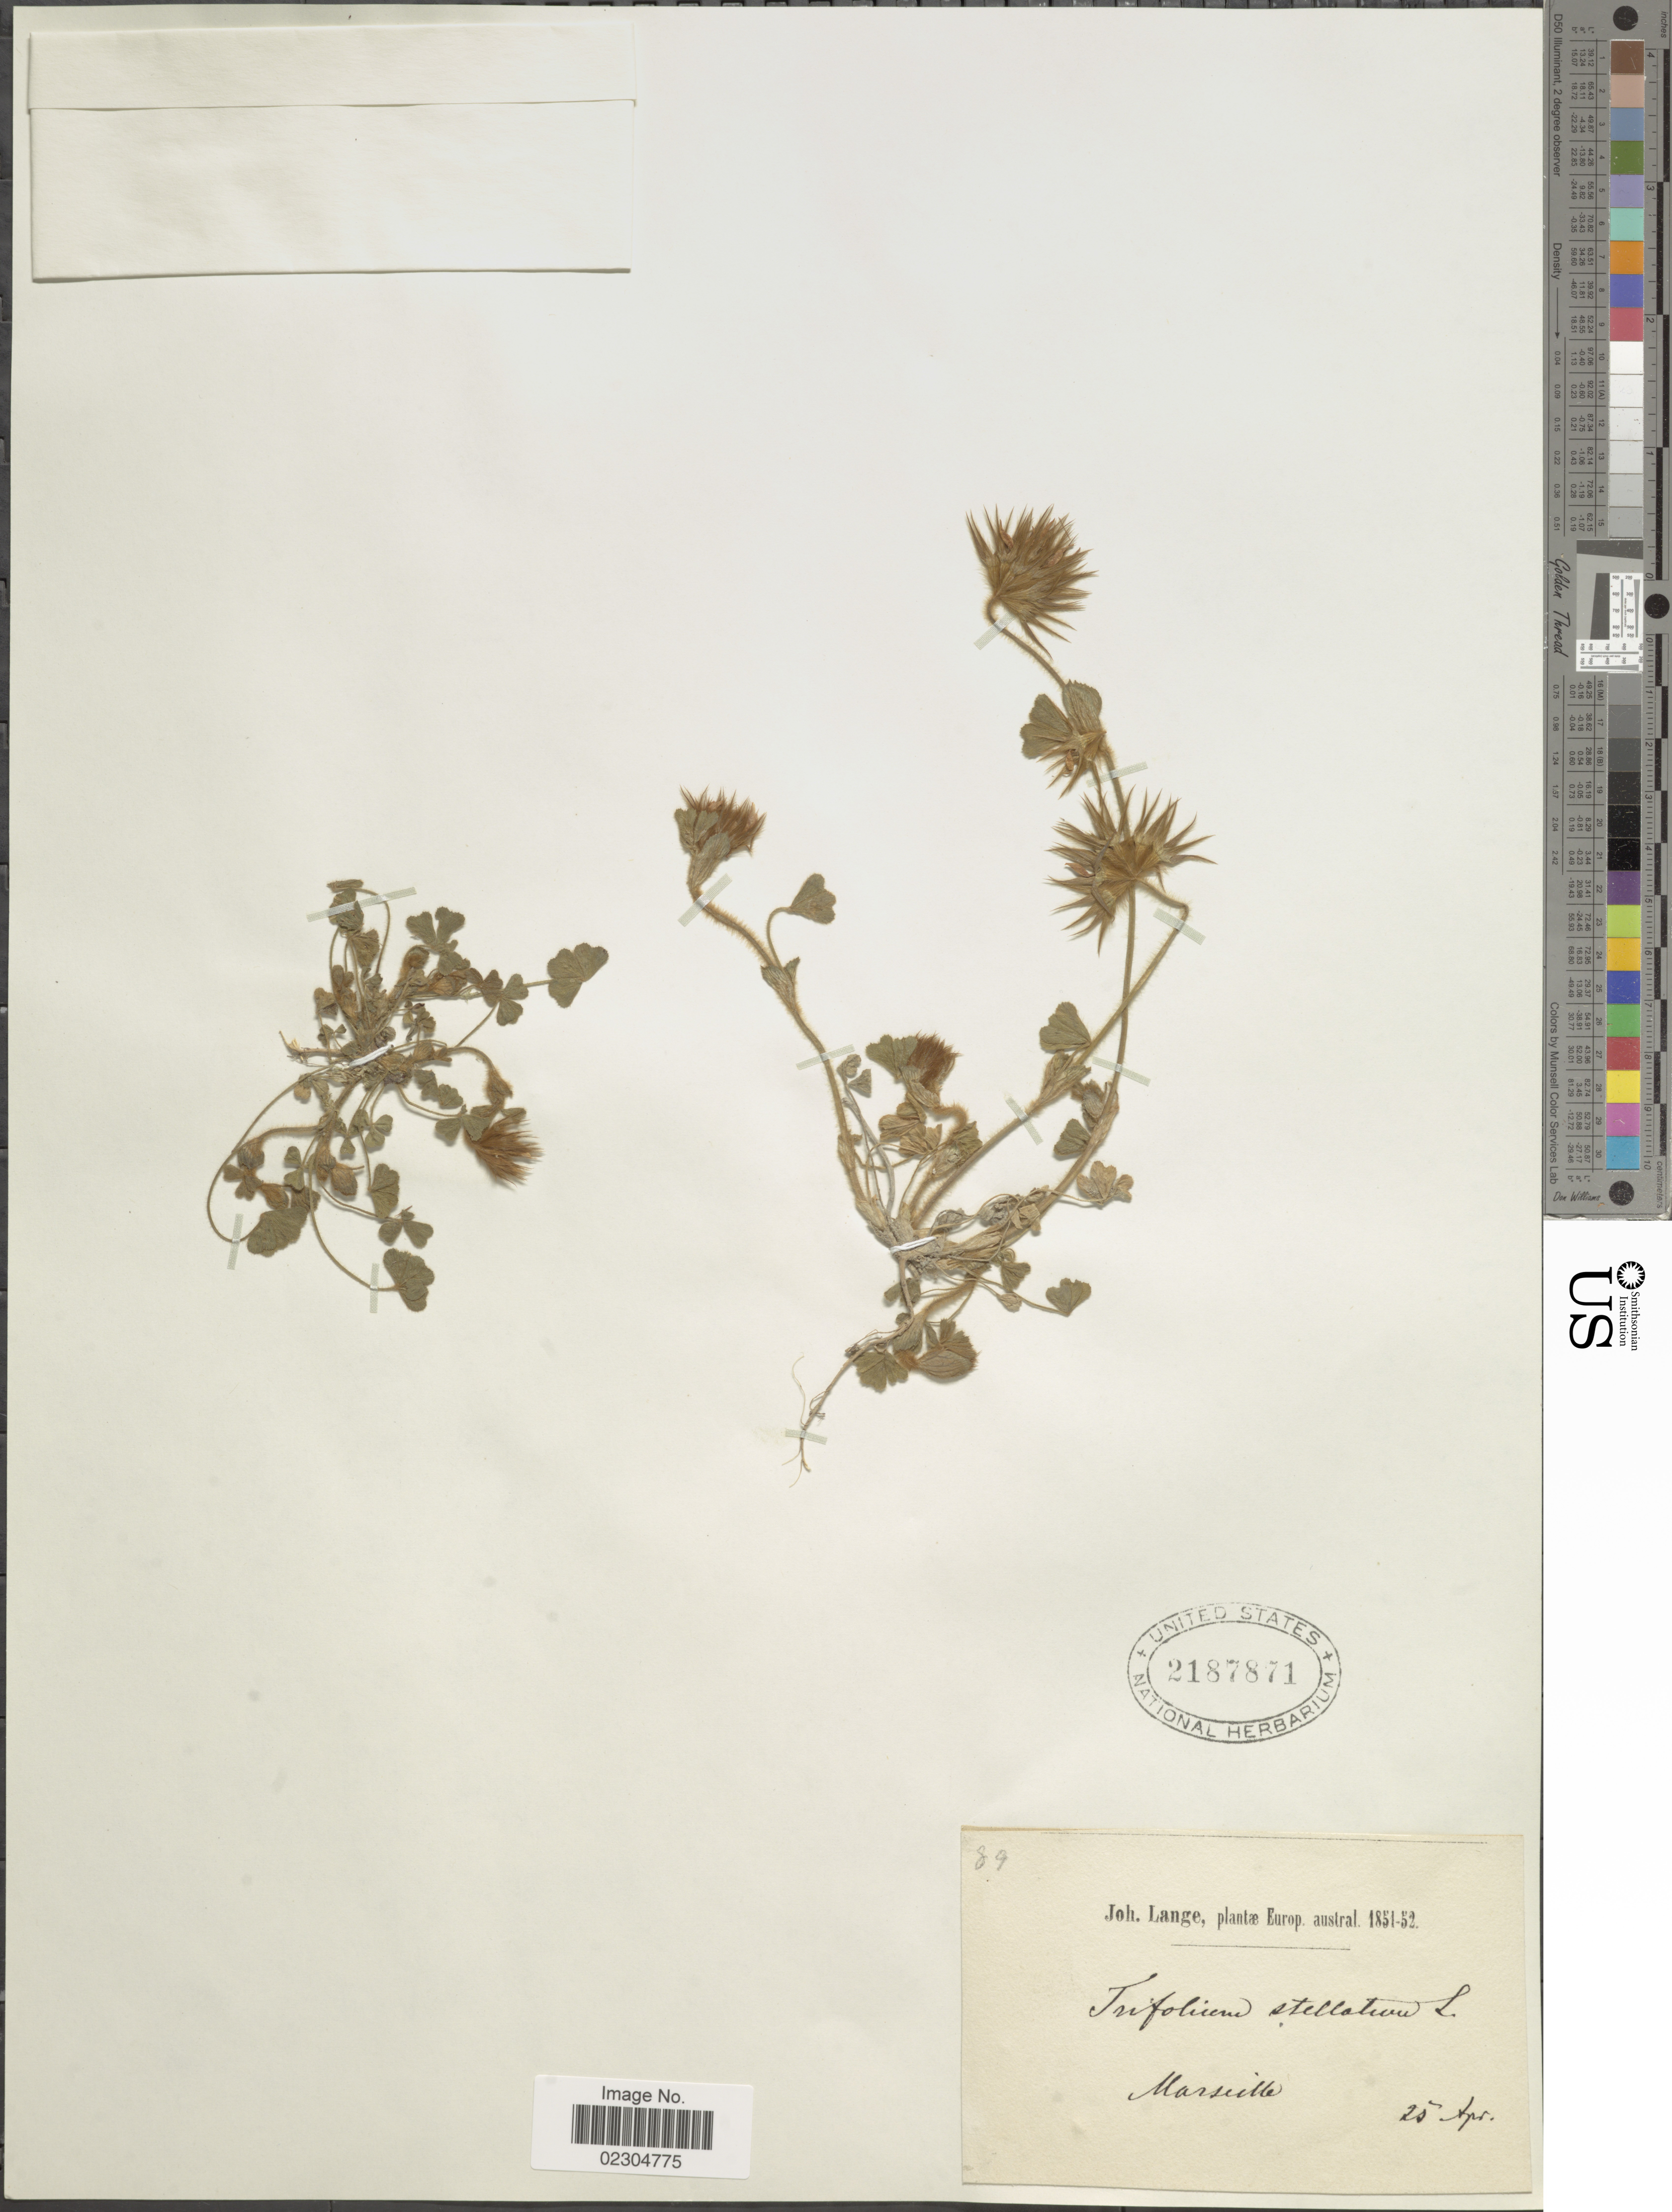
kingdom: Plantae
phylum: Tracheophyta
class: Magnoliopsida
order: Fabales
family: Fabaceae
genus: Trifolium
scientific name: Trifolium stellatum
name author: L.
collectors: J. M. C. Lange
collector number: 89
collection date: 1851-04-25/1852-04-25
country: France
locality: Europ. austral. Marseille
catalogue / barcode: US 2187871